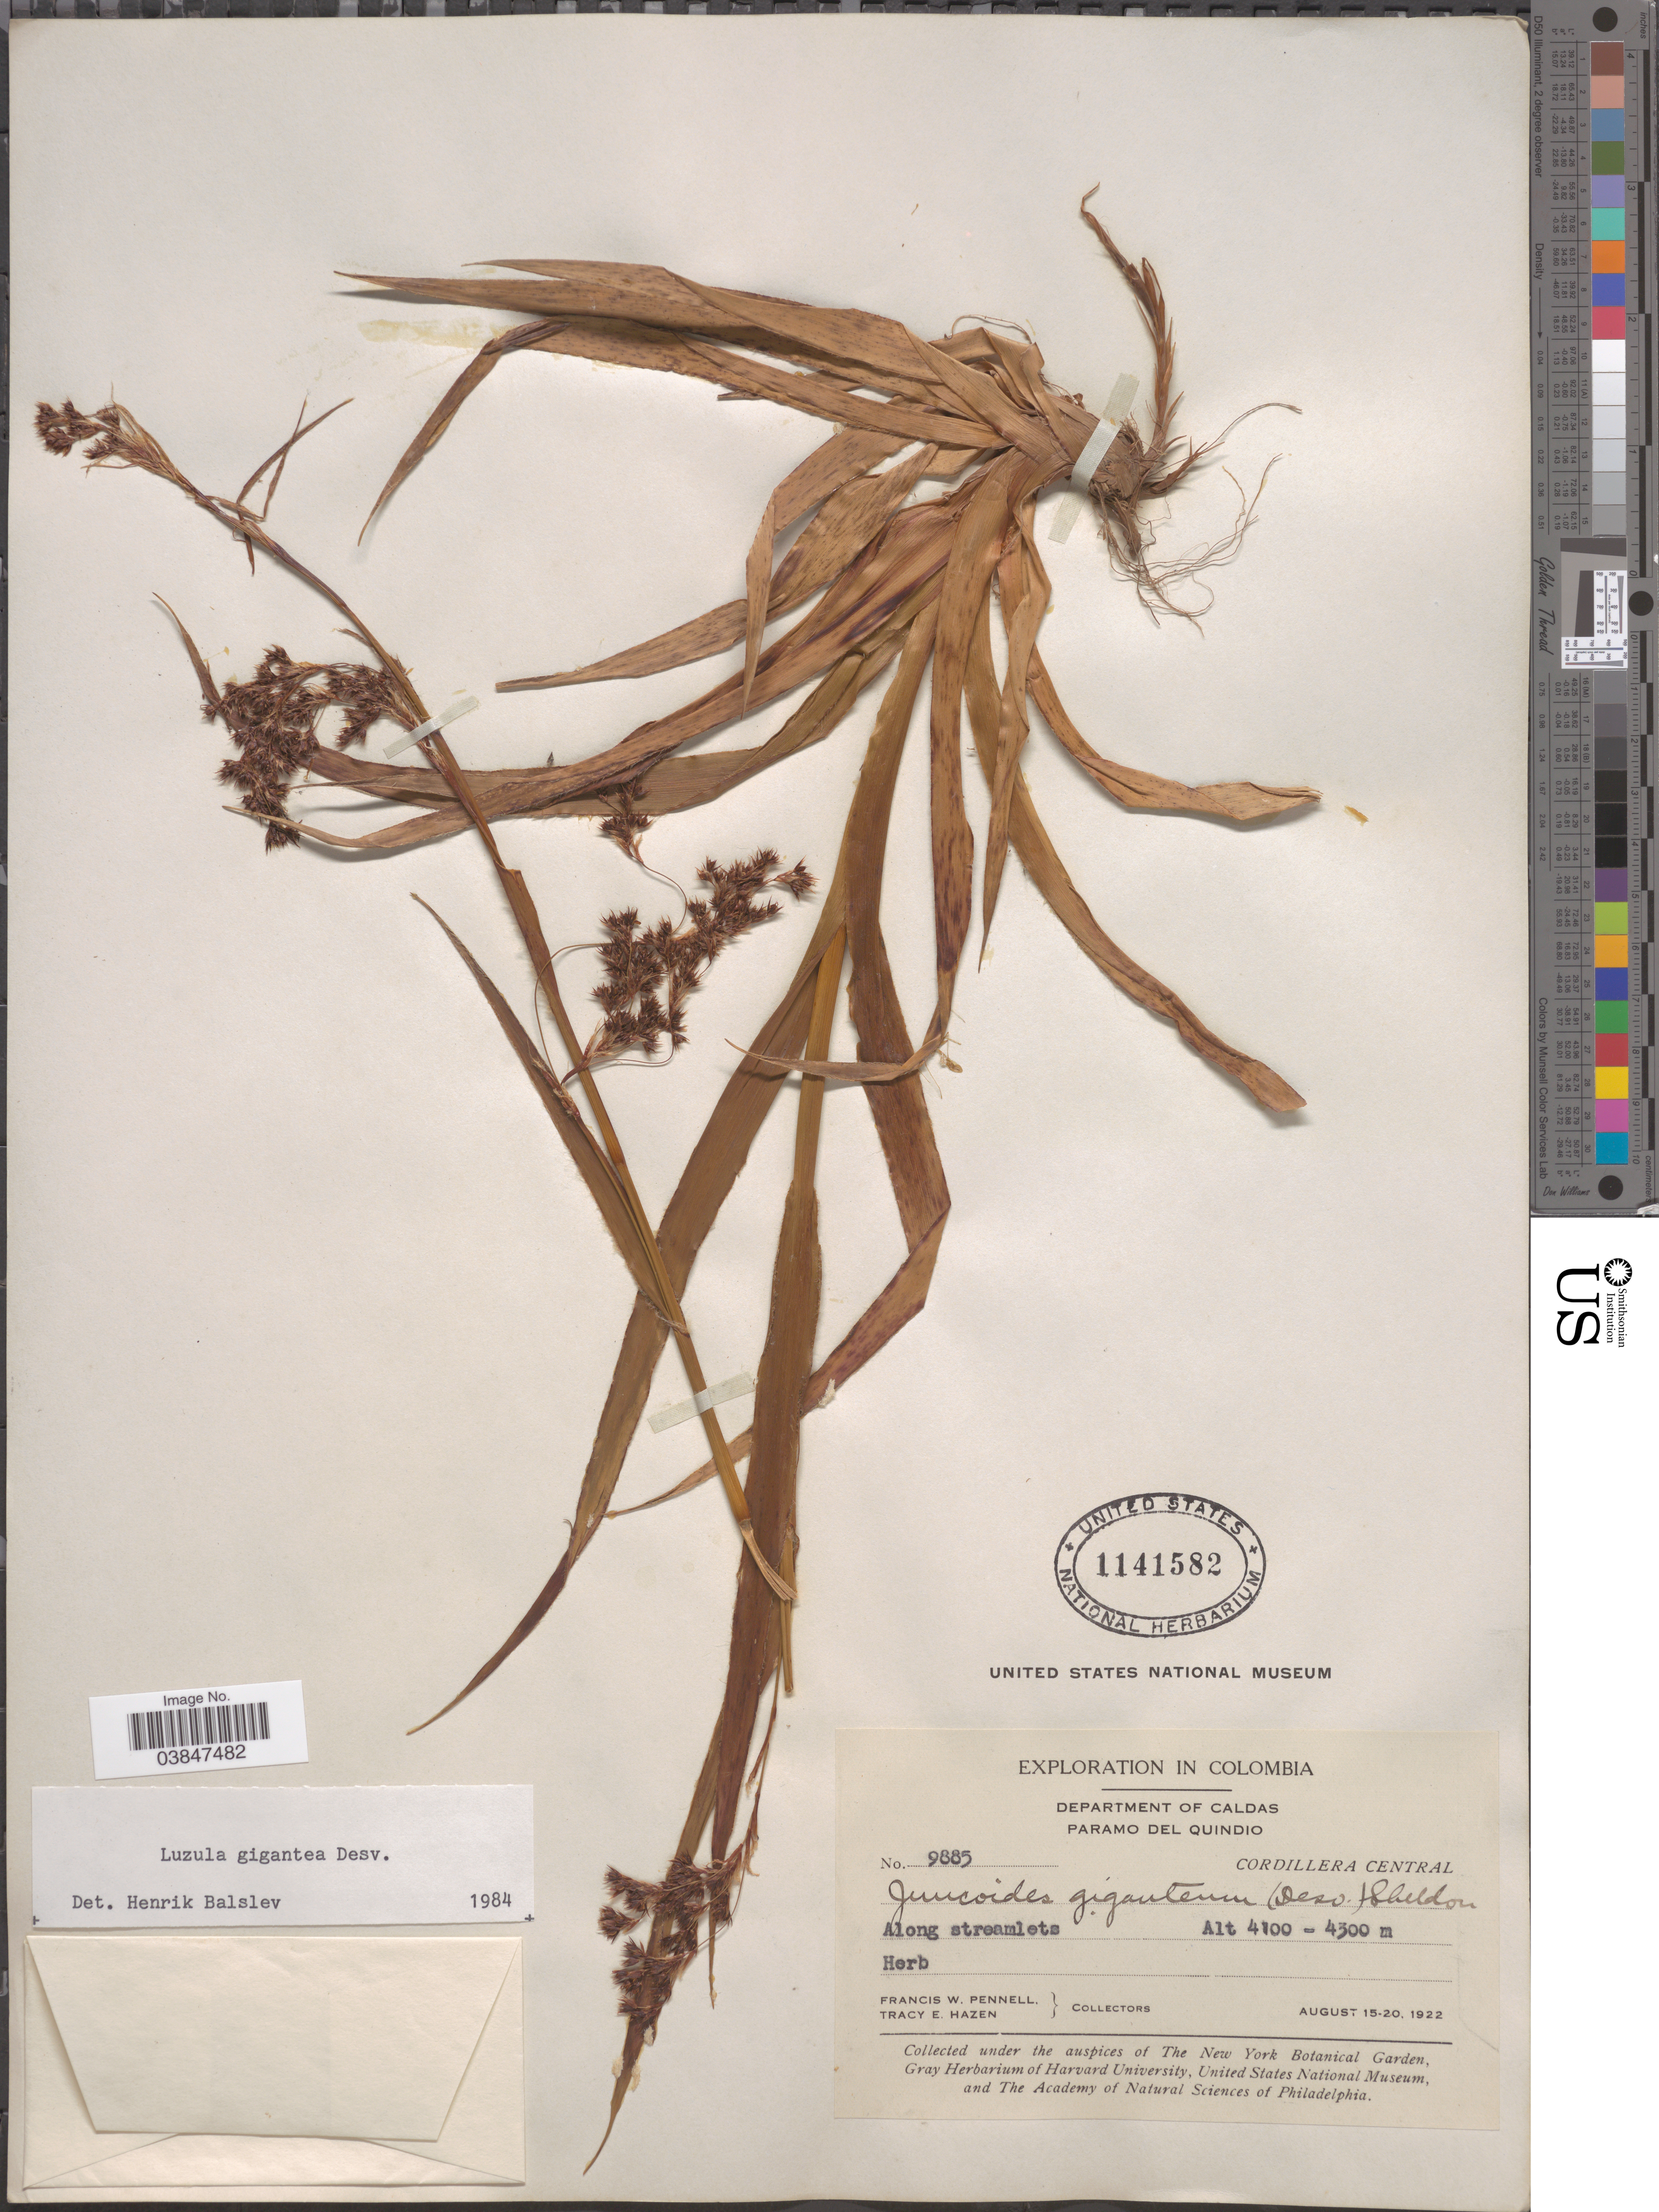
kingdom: Plantae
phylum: Tracheophyta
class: Liliopsida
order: Poales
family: Juncaceae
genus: Luzula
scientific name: Luzula gigantea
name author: Desv.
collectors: F. W. Pennell & T. E. Hazen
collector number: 9885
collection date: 1922-08-15/1922-08-20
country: Colombia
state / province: Caldas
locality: Department of Caldas. Paramo del Quindio. Cordillera Central.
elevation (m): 4100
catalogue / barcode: US 1141582